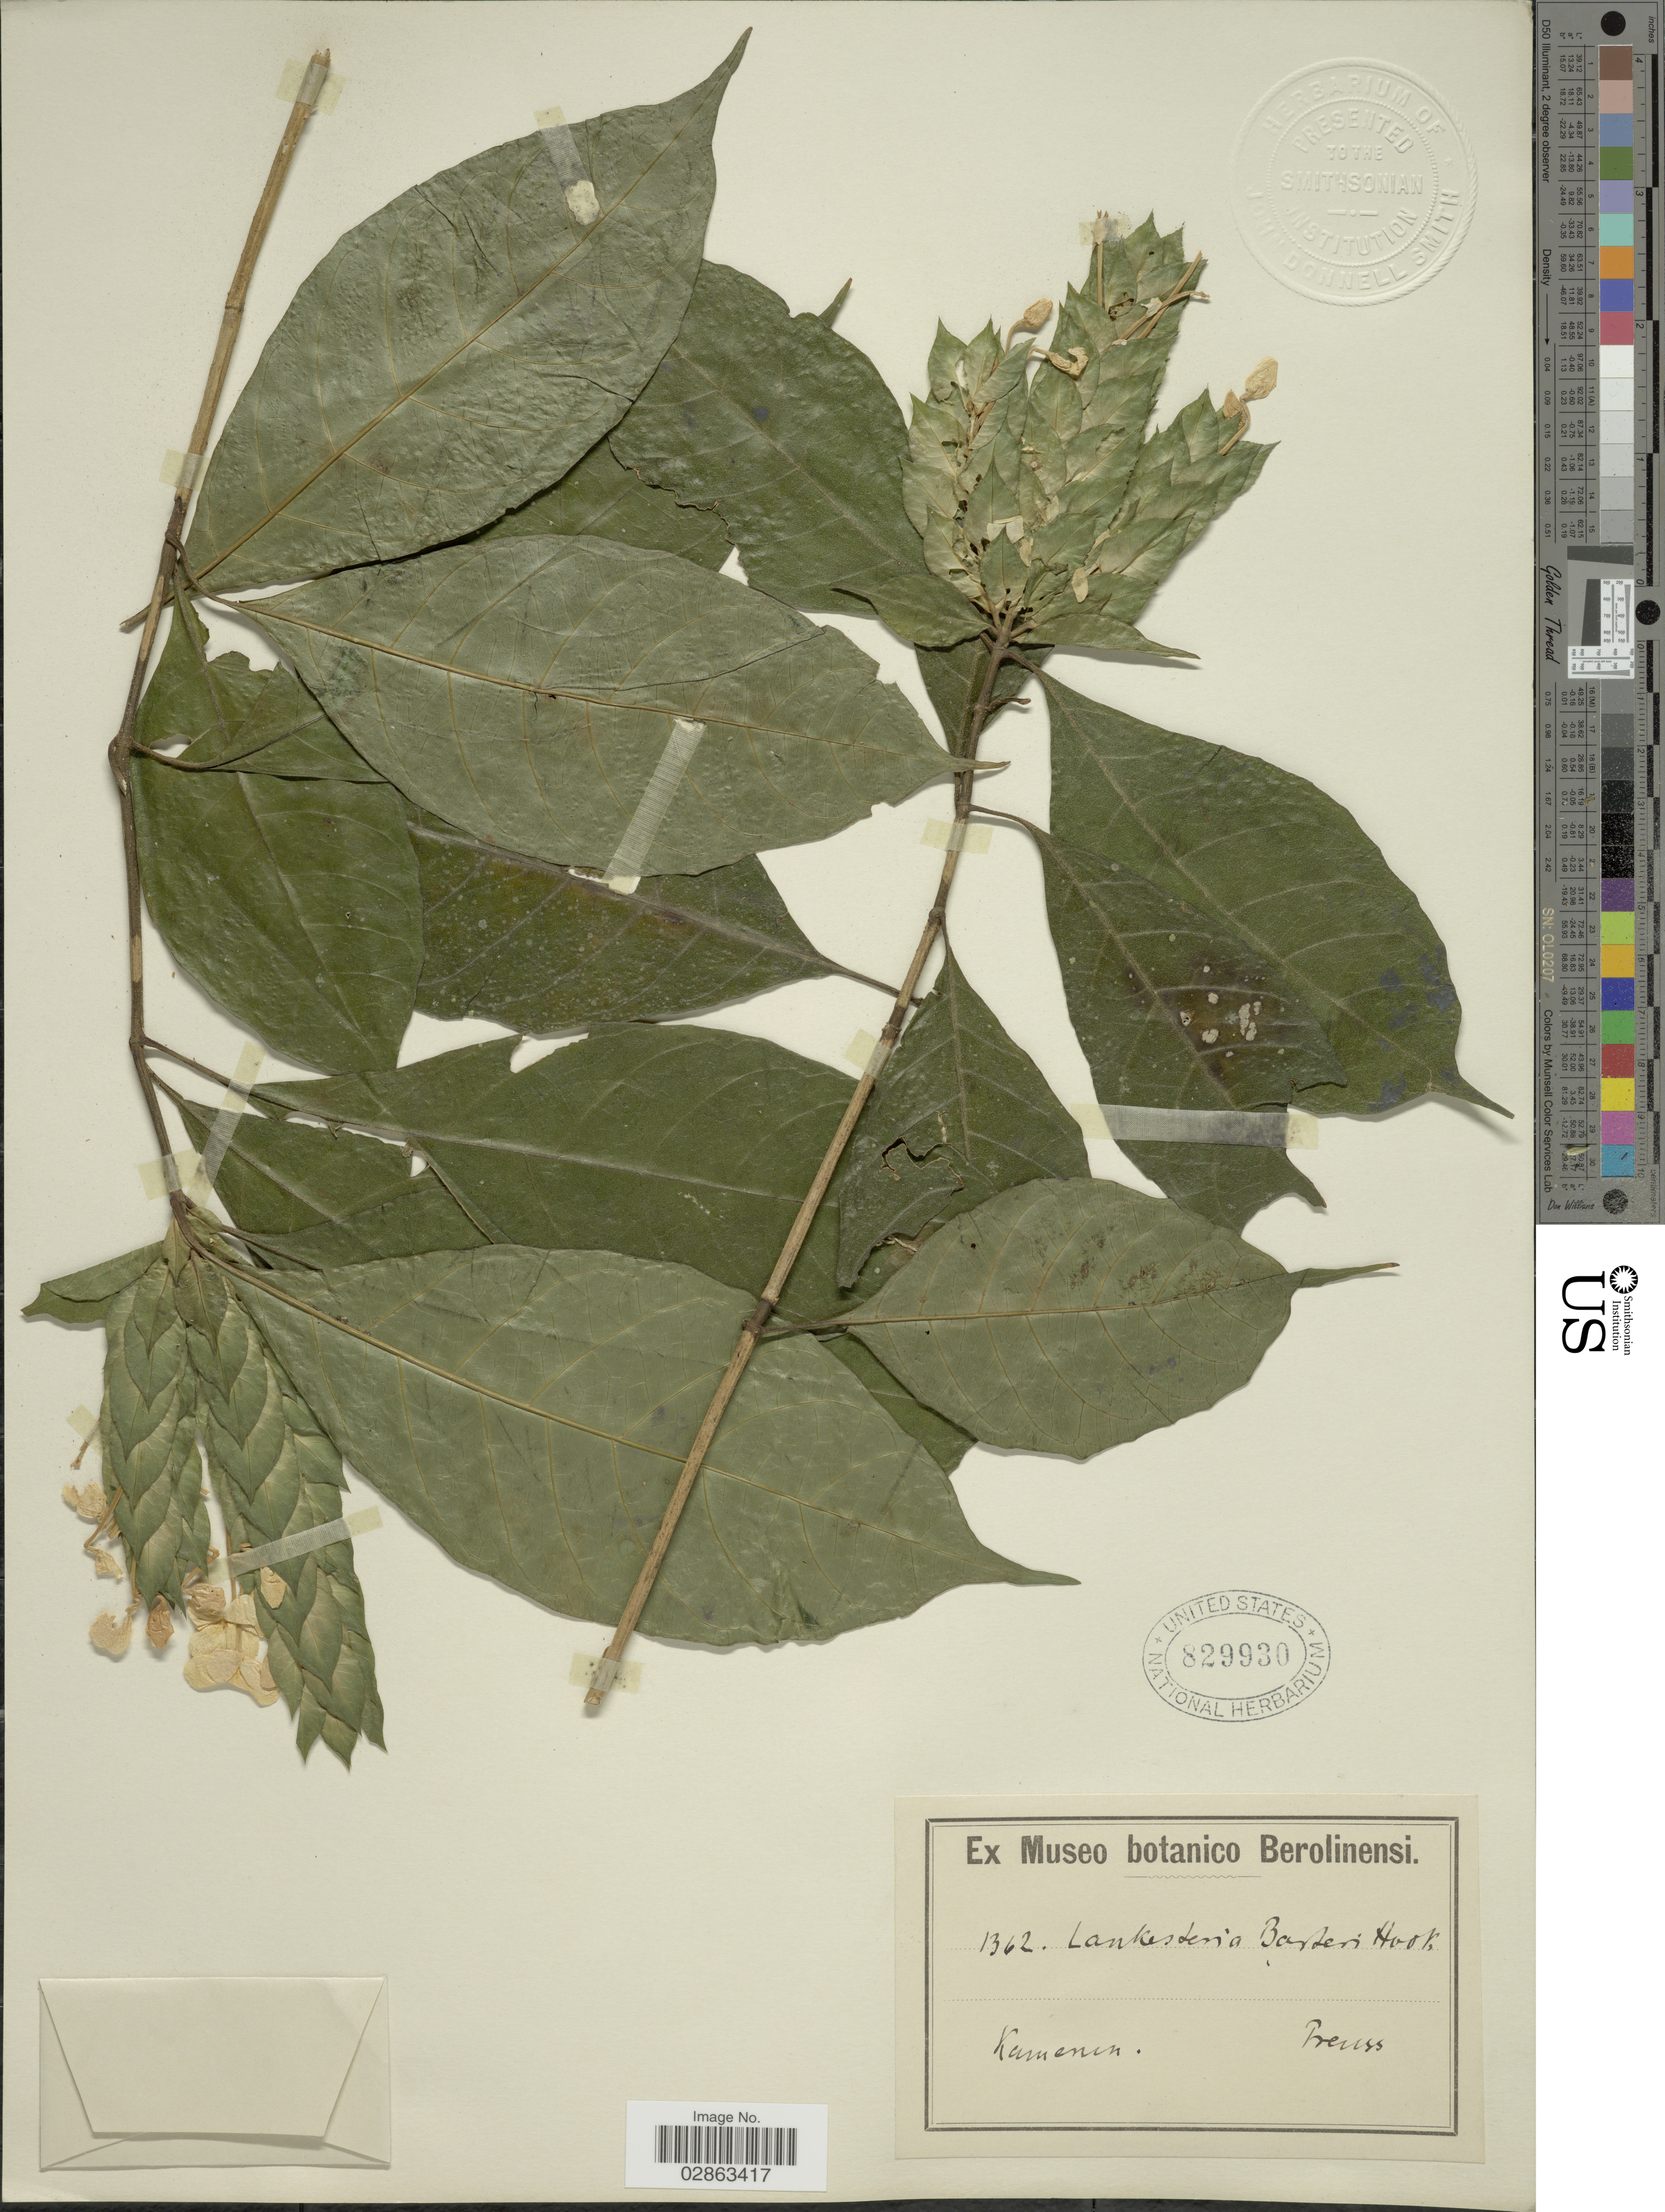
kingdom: Plantae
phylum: Tracheophyta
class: Magnoliopsida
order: Lamiales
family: Acanthaceae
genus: Lankesteria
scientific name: Lankesteria barteri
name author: Hook. f.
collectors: C. Preuss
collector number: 1362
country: Cameroon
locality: Kamerun.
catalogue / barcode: US 829930